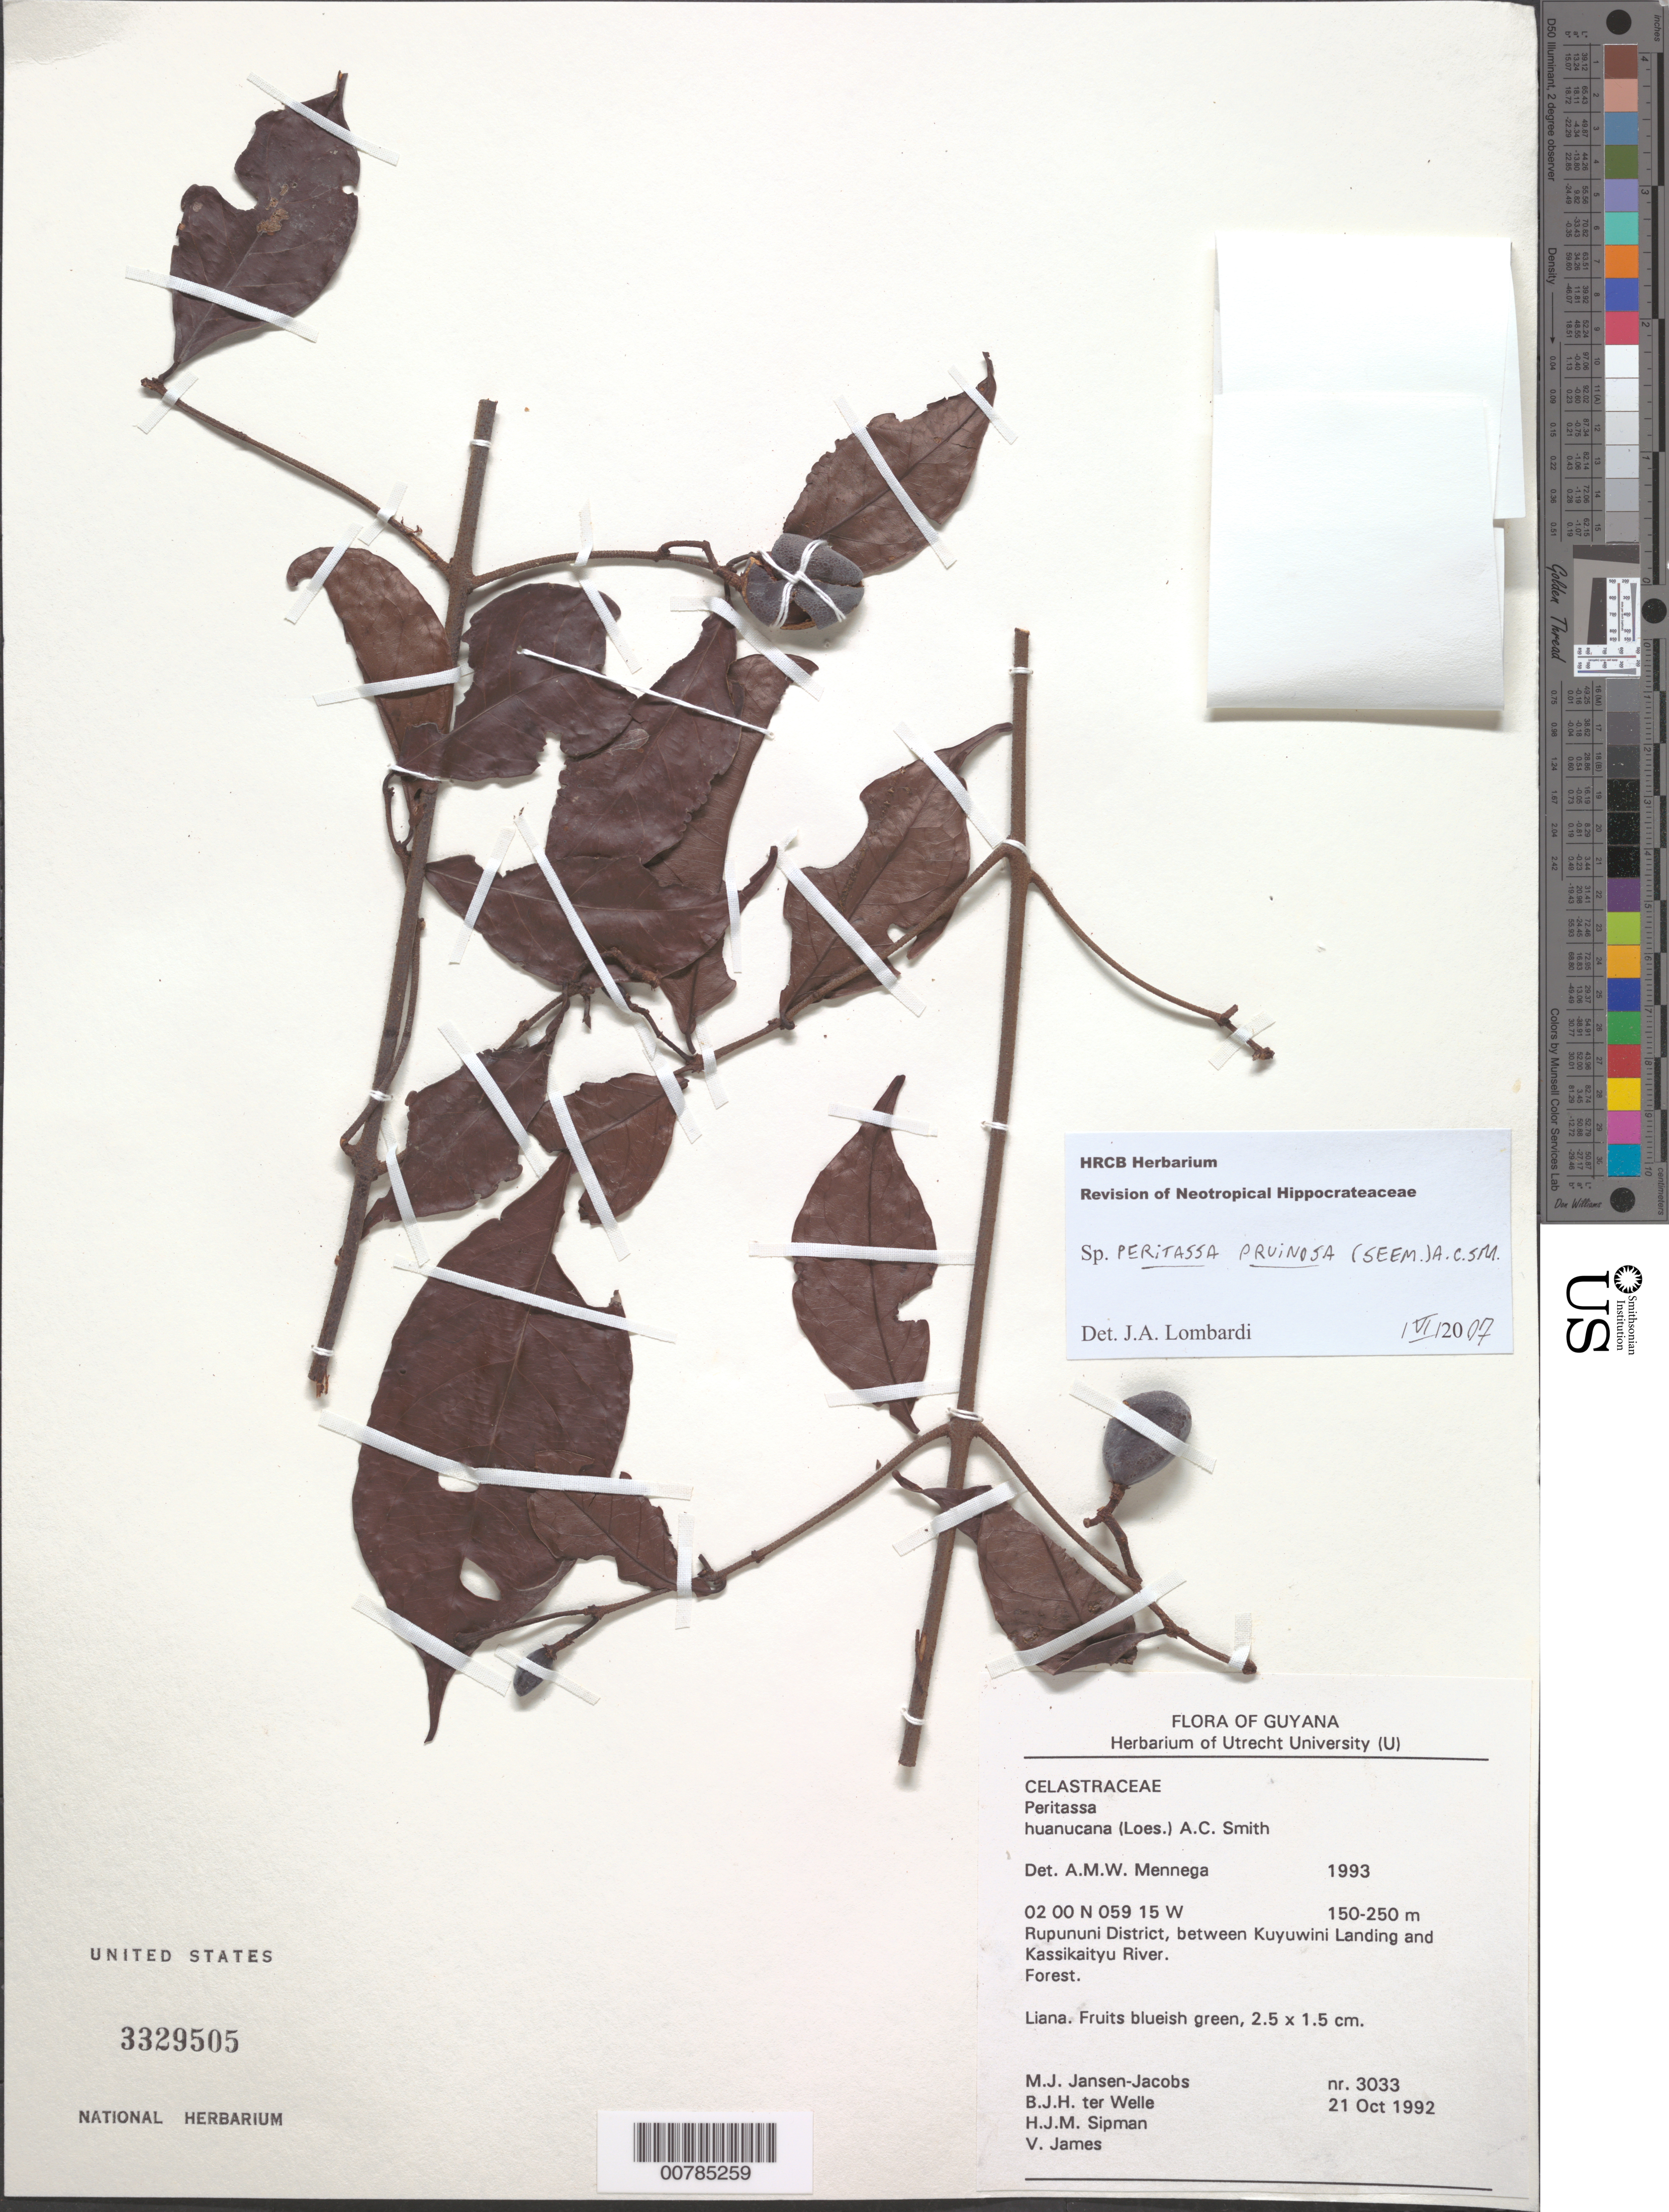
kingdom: Plantae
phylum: Tracheophyta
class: Magnoliopsida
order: Celastrales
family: Celastraceae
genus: Peritassa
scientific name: Peritassa pruinosa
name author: (Seem.) A.C. Sm.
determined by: Lombardi, Julio A.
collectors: M. J. Jansen-Jacobs, B. Welle, H. J. M. Sipman & V. James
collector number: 3033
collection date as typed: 21-Oct-92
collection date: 1992-10-21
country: Guyana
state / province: U. Takutu-U. Essequibo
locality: Rupununi District, between Kuyuwini Landing and Kassikaityu River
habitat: Forest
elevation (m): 150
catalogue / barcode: US 3329505